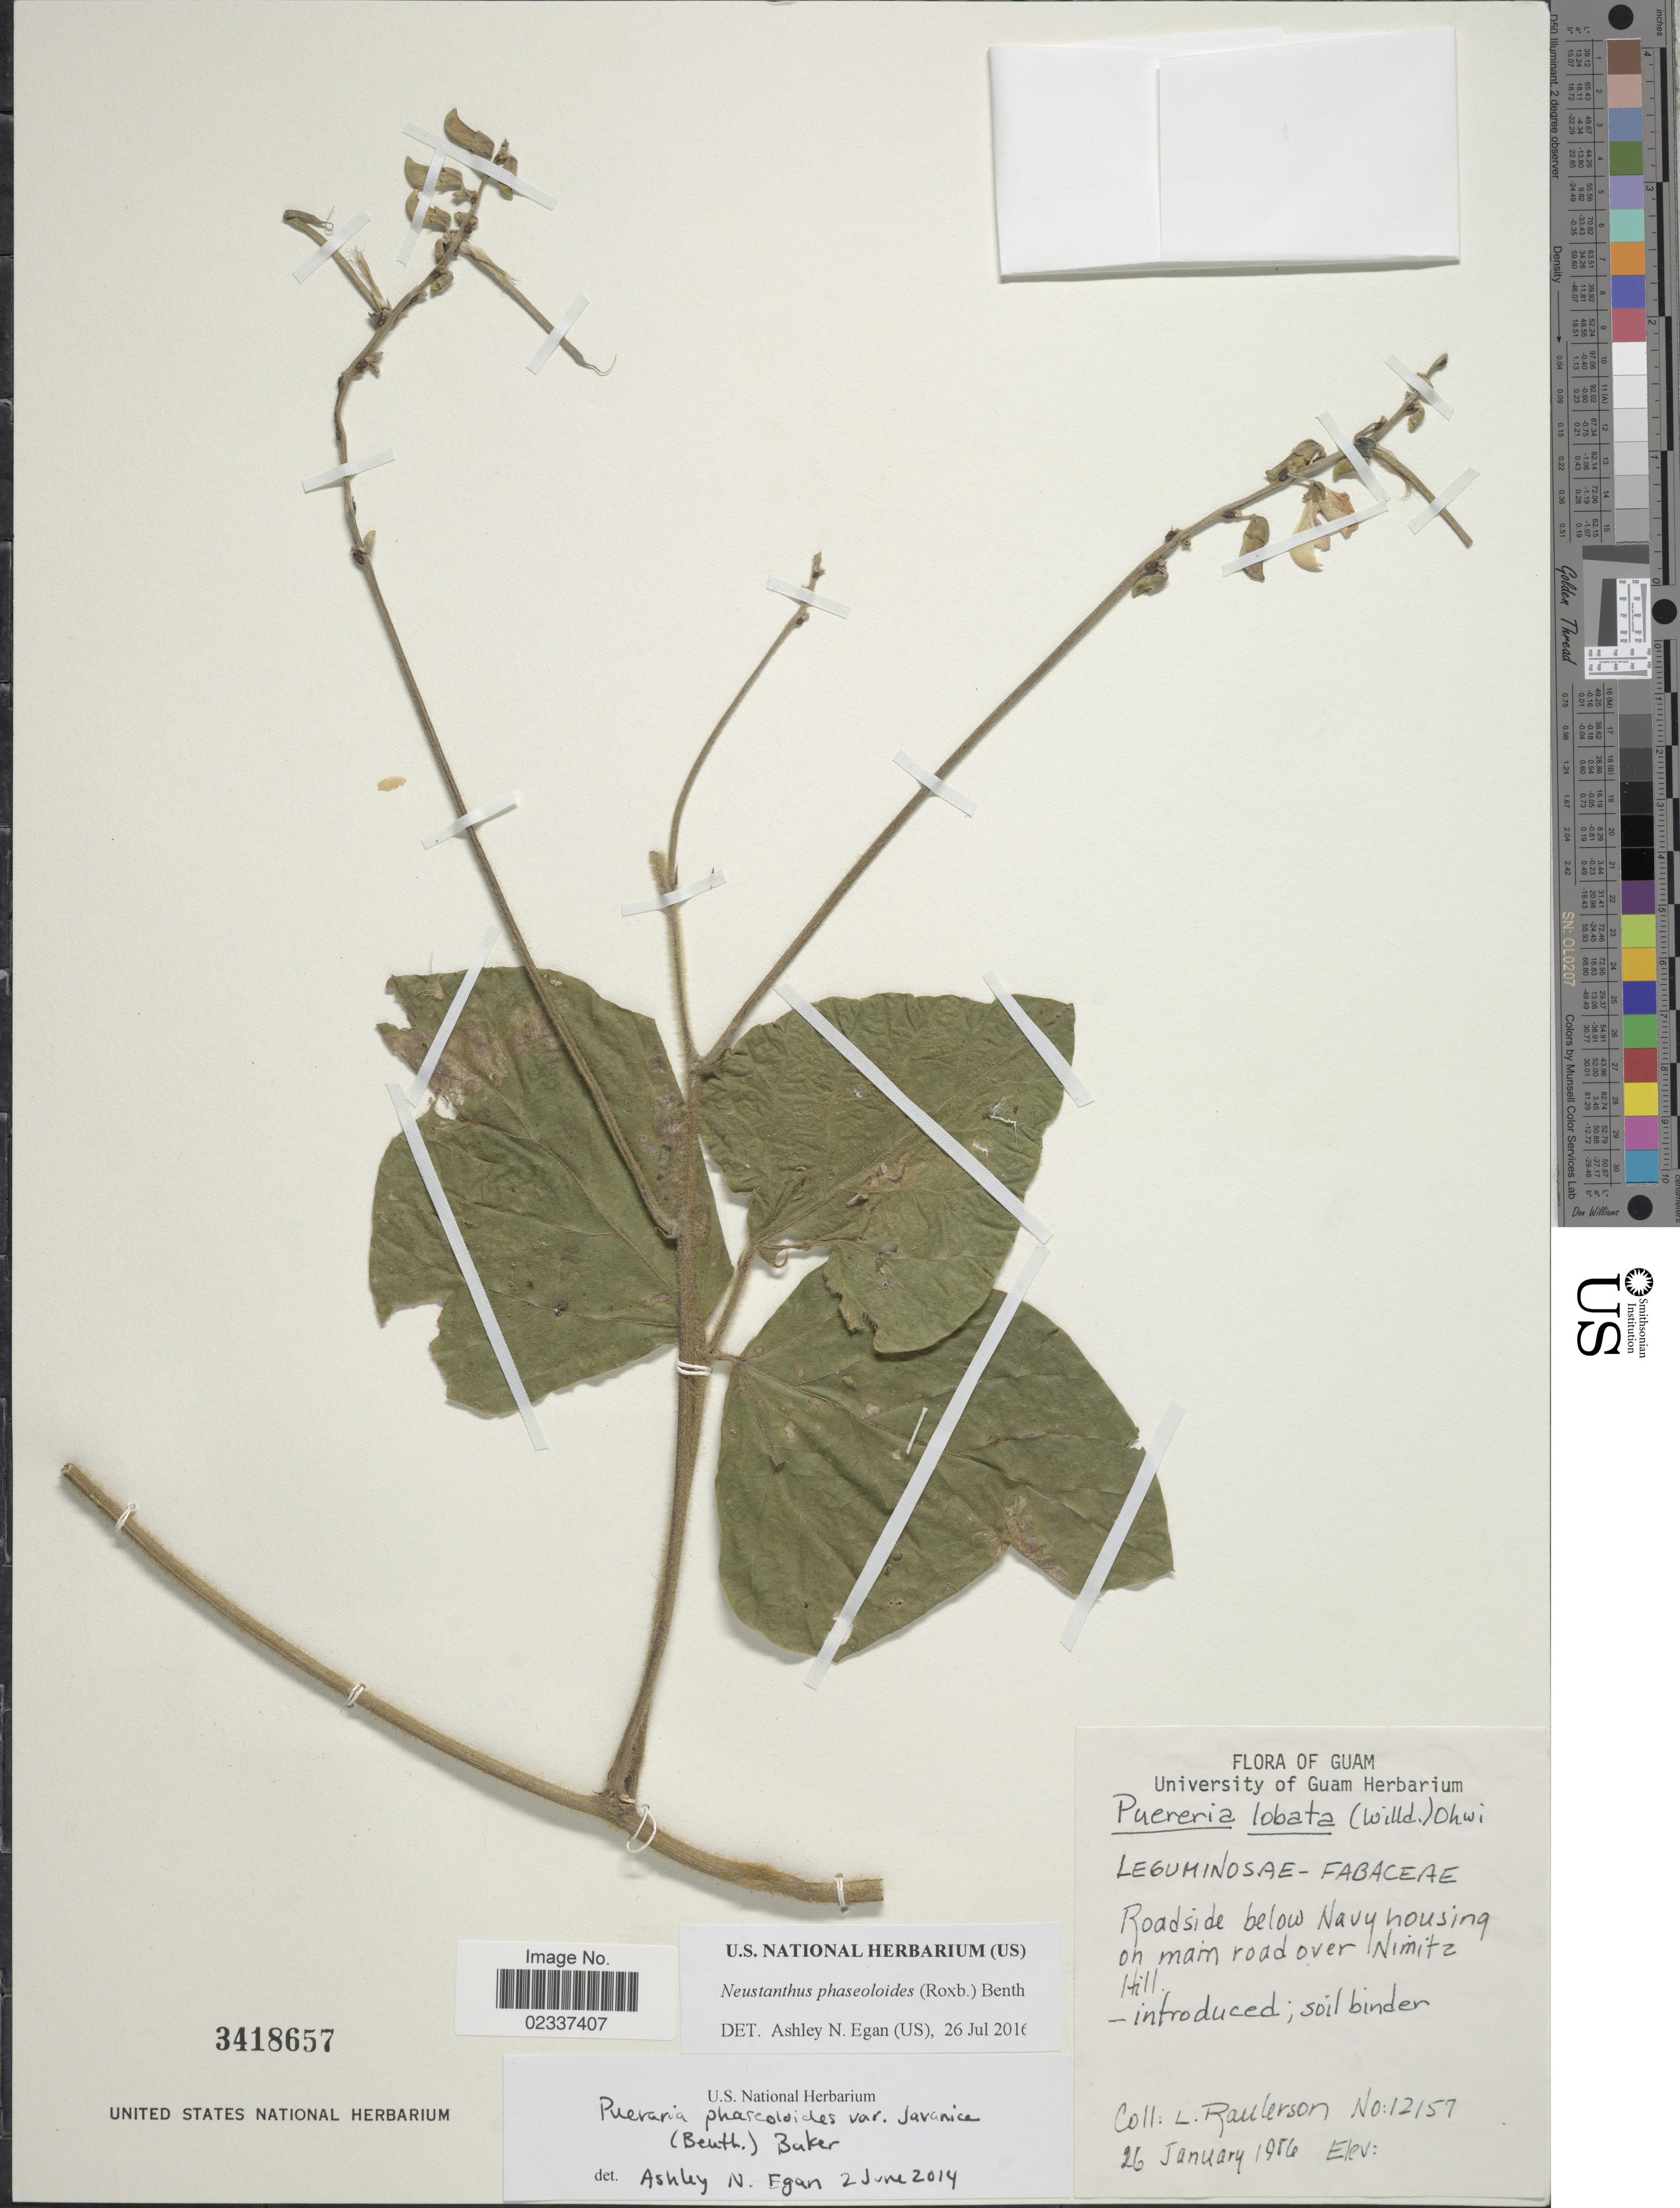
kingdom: Plantae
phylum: Tracheophyta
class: Magnoliopsida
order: Fabales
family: Fabaceae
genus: Neustanthus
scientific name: Neustanthus phaseoloides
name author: (Roxb.) Benth.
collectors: L. Raulerson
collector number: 12157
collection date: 1986-01-26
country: Guam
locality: Roadside below Navy housing on main road over Nimite Hill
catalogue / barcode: US 3418657